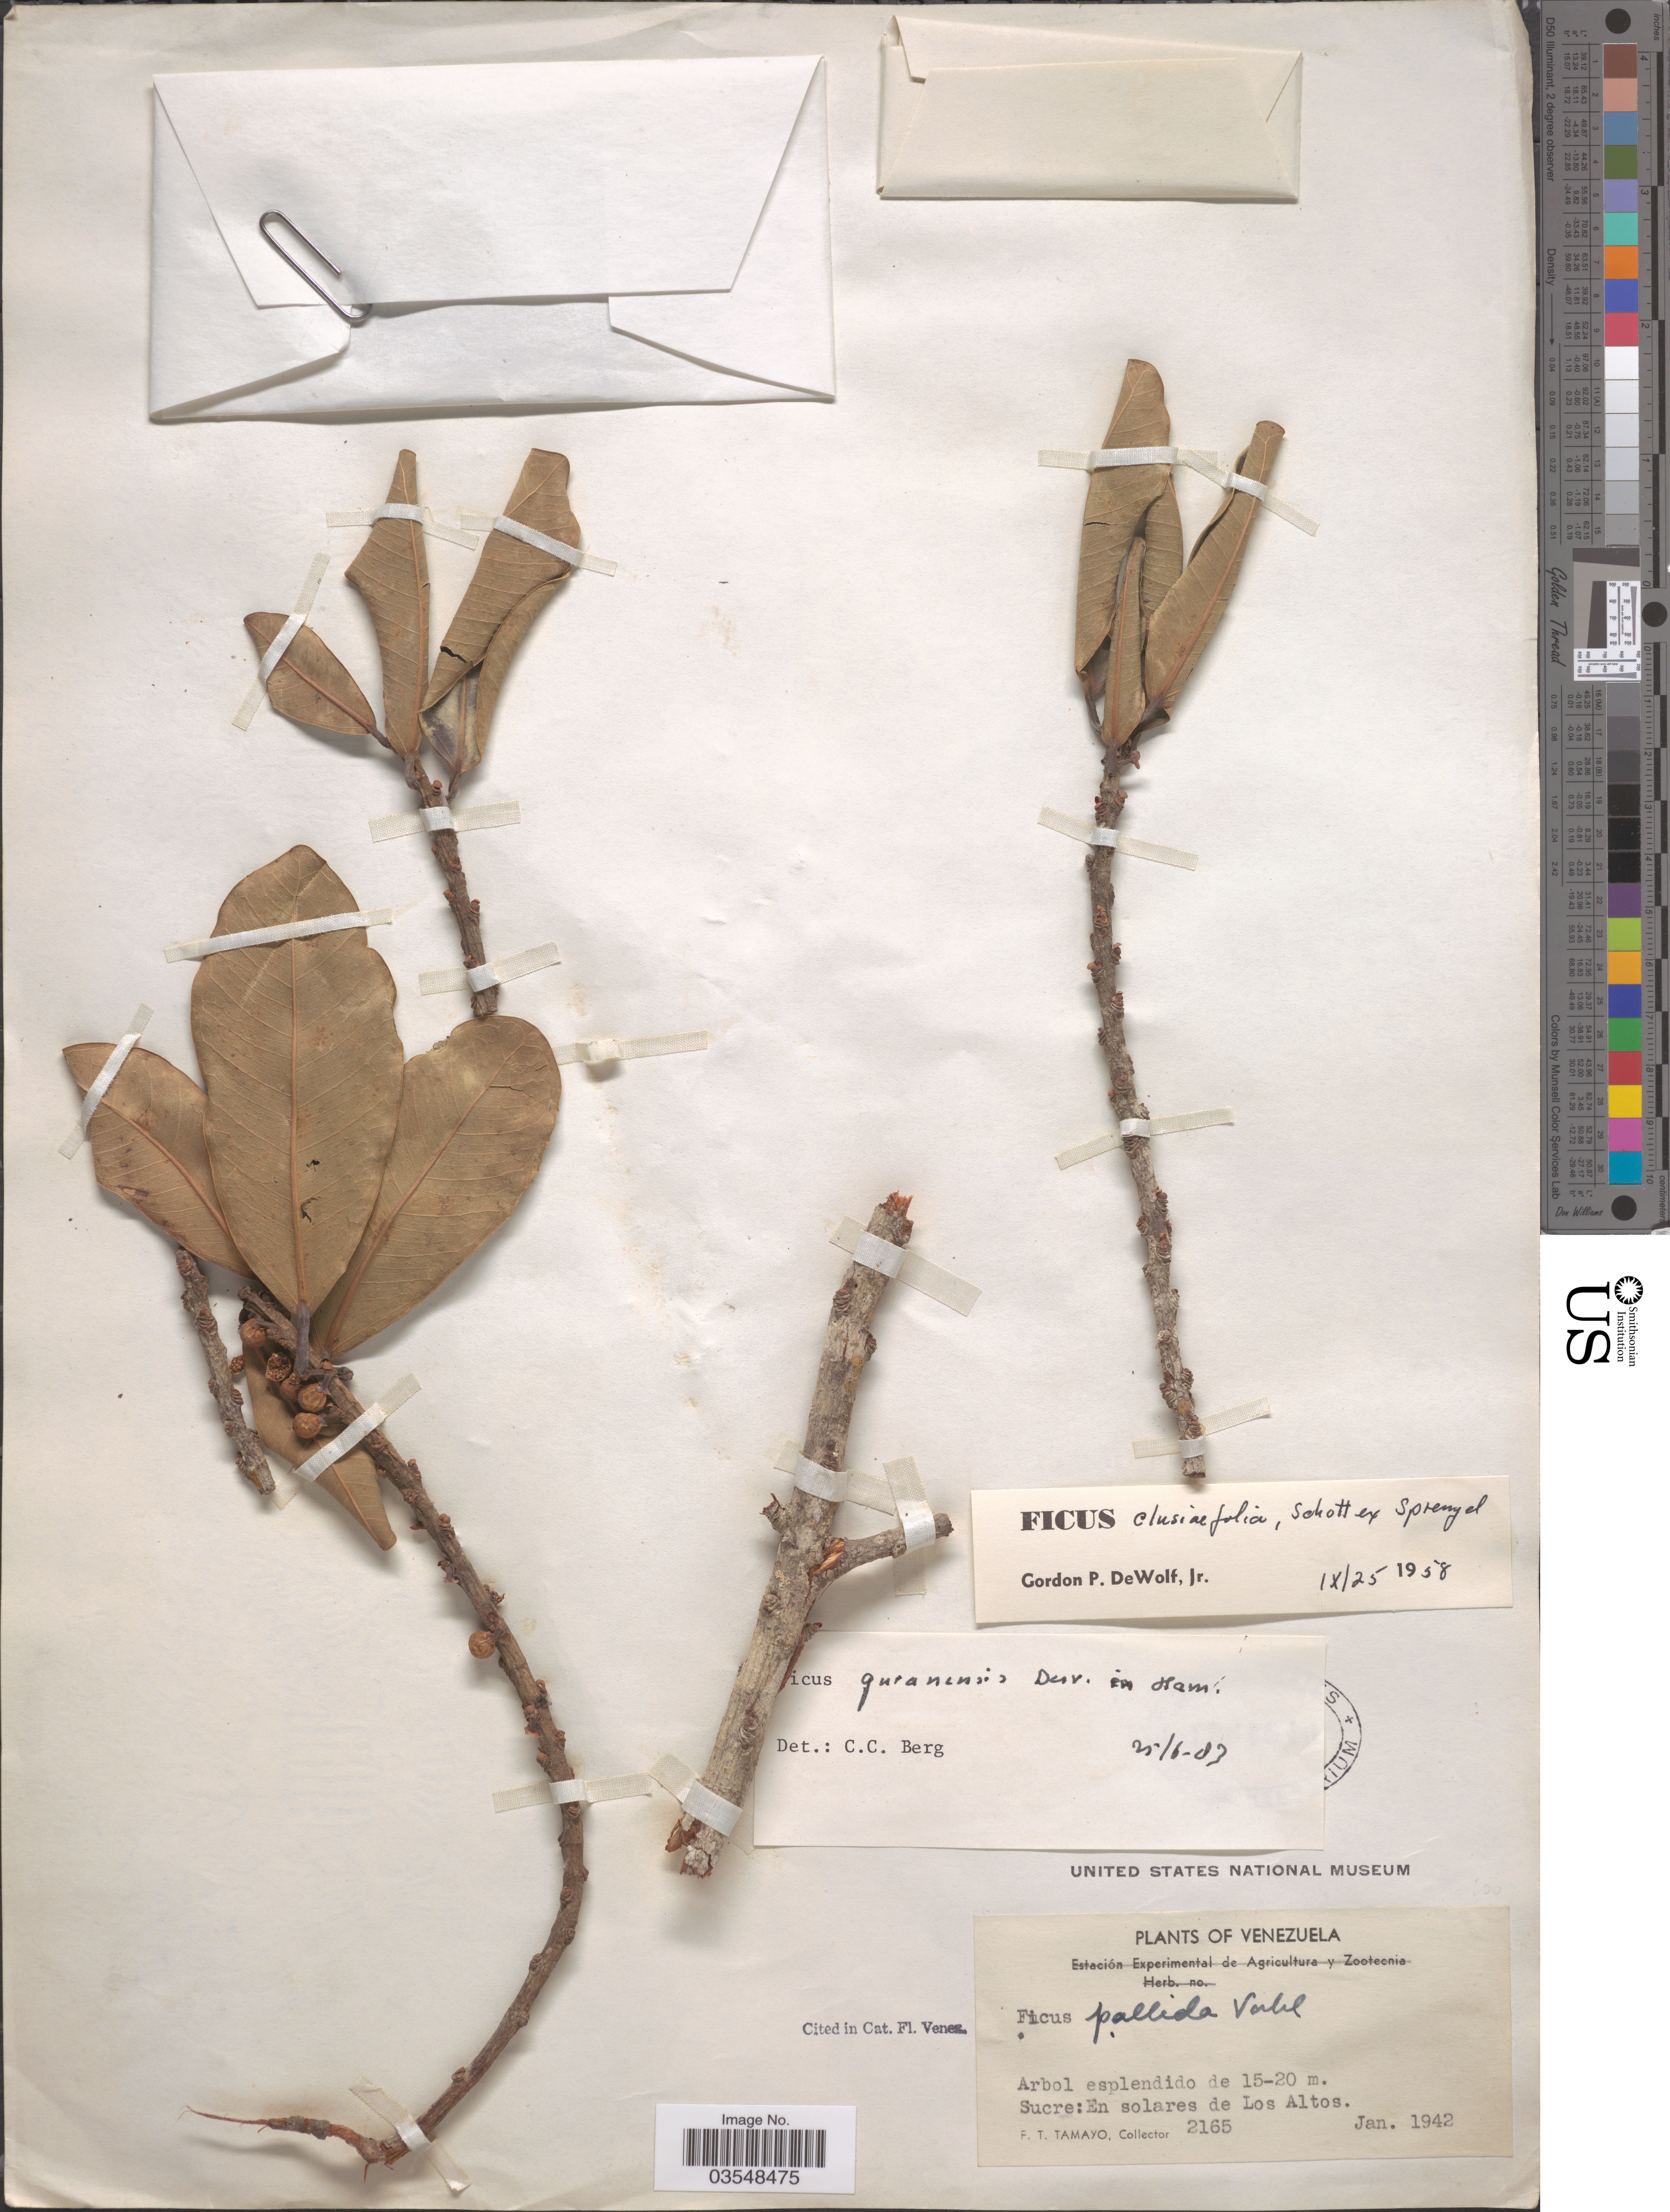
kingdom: Plantae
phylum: Tracheophyta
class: Magnoliopsida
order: Rosales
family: Moraceae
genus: Ficus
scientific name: Ficus guianensis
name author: Desv. ex Ham.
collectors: F. Tamayo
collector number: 2165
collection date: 1942-01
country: Venezuela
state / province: Sucre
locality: En solares de Los Altos.